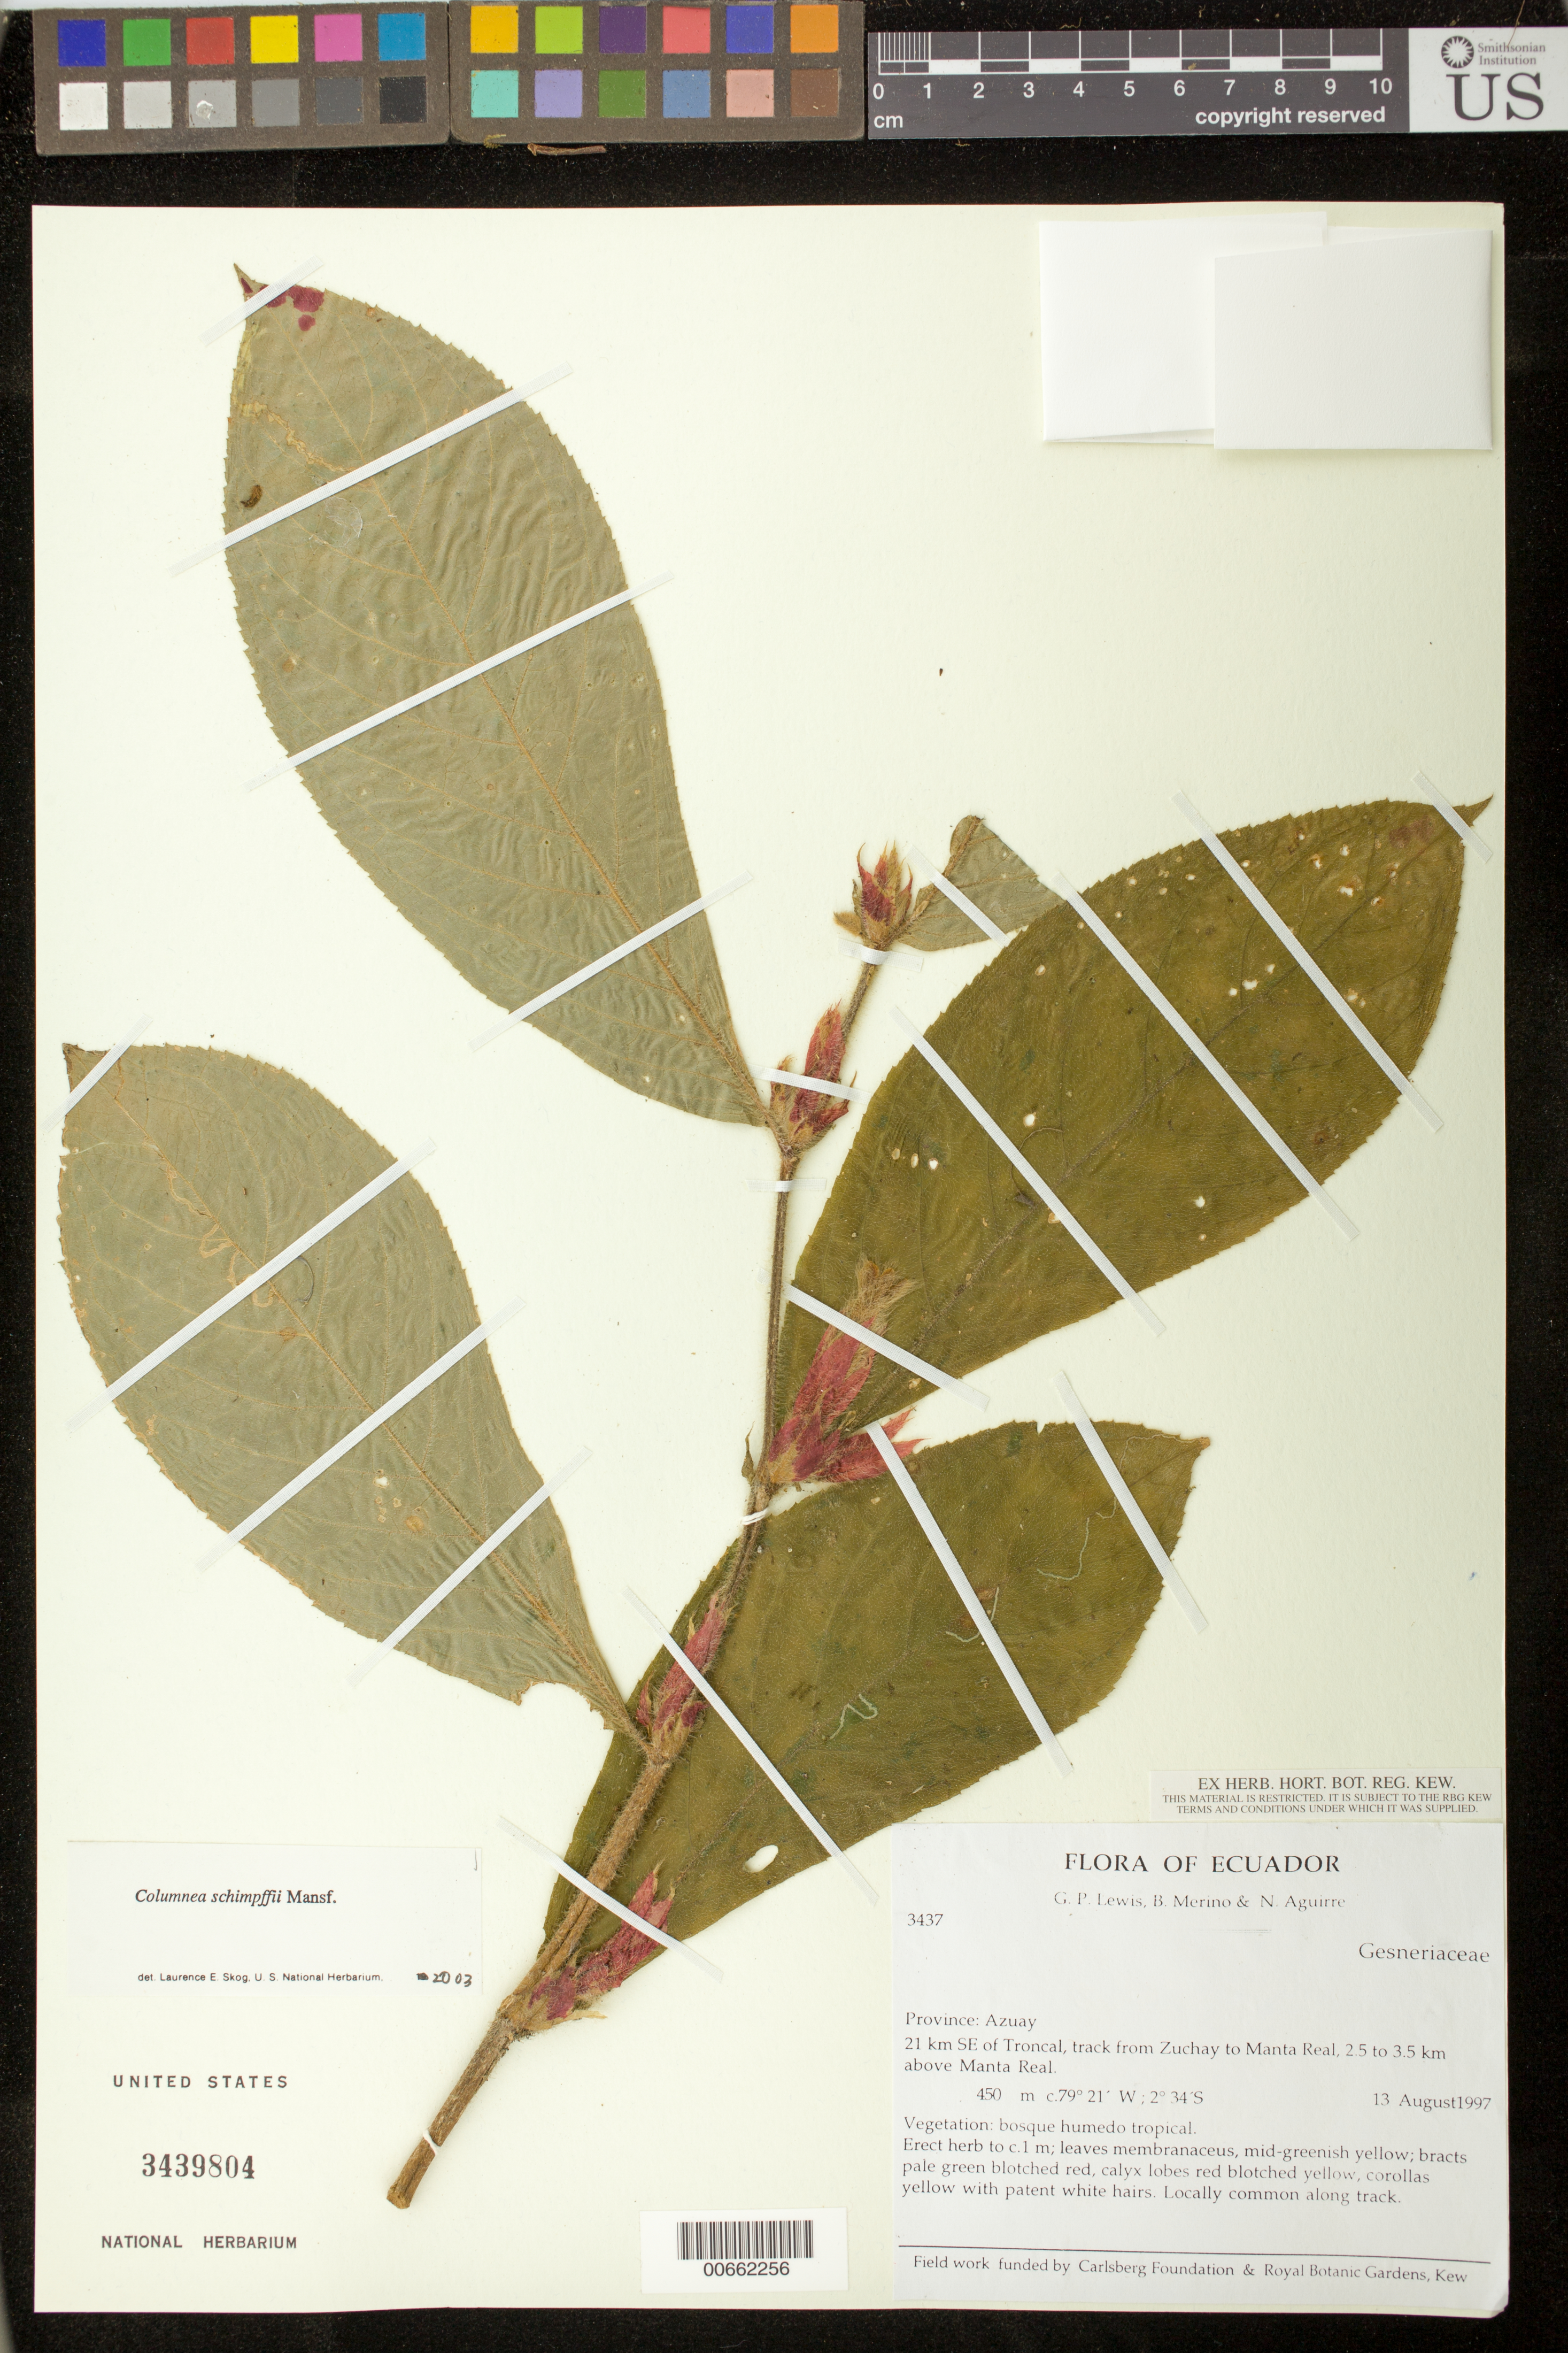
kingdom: Plantae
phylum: Tracheophyta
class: Magnoliopsida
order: Lamiales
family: Gesneriaceae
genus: Columnea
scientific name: Columnea schimpffii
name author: Mansf.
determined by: Skog, Laurence E.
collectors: G. P. Lewis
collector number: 3437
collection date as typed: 13 Aug 1997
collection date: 1997-08-13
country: Ecuador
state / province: Azuay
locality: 21 km SE of Troncal, track from Zuchay to Manta Real, 2.5 to 3.5 km above Manta Real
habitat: Bosque húmedo tropical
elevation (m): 450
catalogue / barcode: US 3439804